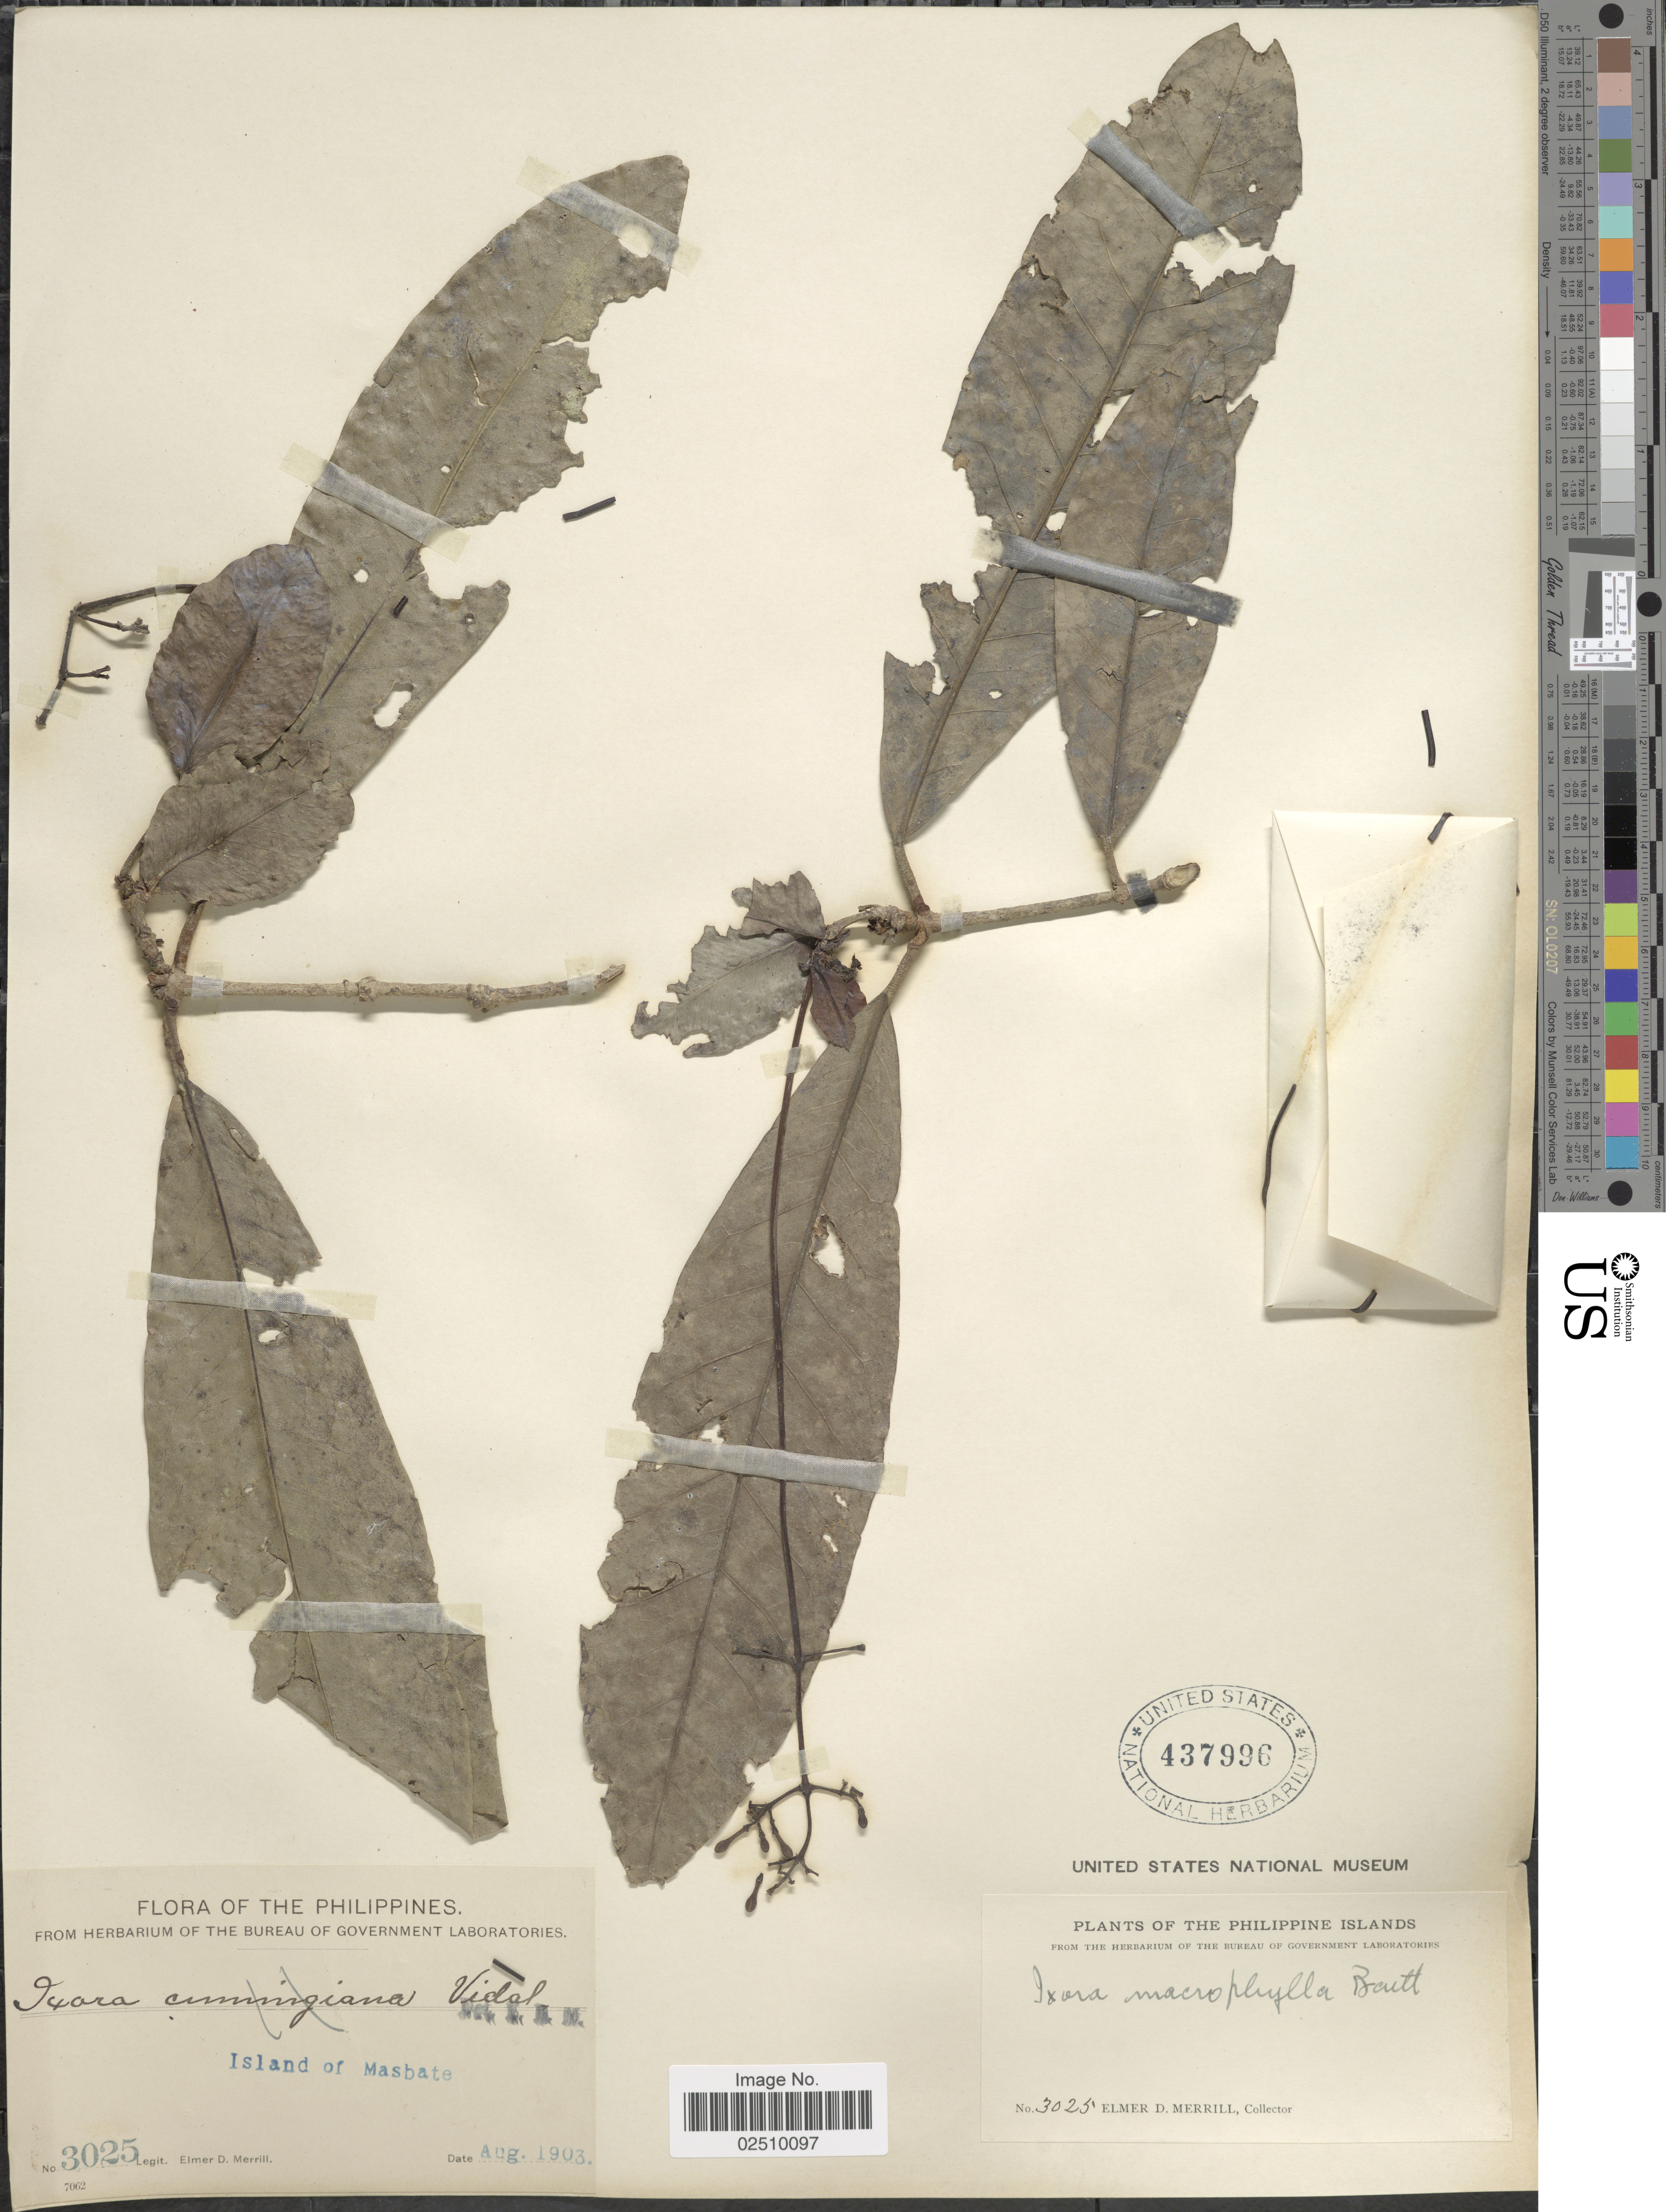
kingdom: Plantae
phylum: Tracheophyta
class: Magnoliopsida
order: Gentianales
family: Rubiaceae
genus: Ixora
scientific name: Ixora macrophylla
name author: Bartl. ex DC.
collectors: E. D. Merrill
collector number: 3025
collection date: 1903-08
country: Philippines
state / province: Bicol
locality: Island of Masbate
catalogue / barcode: US 437996